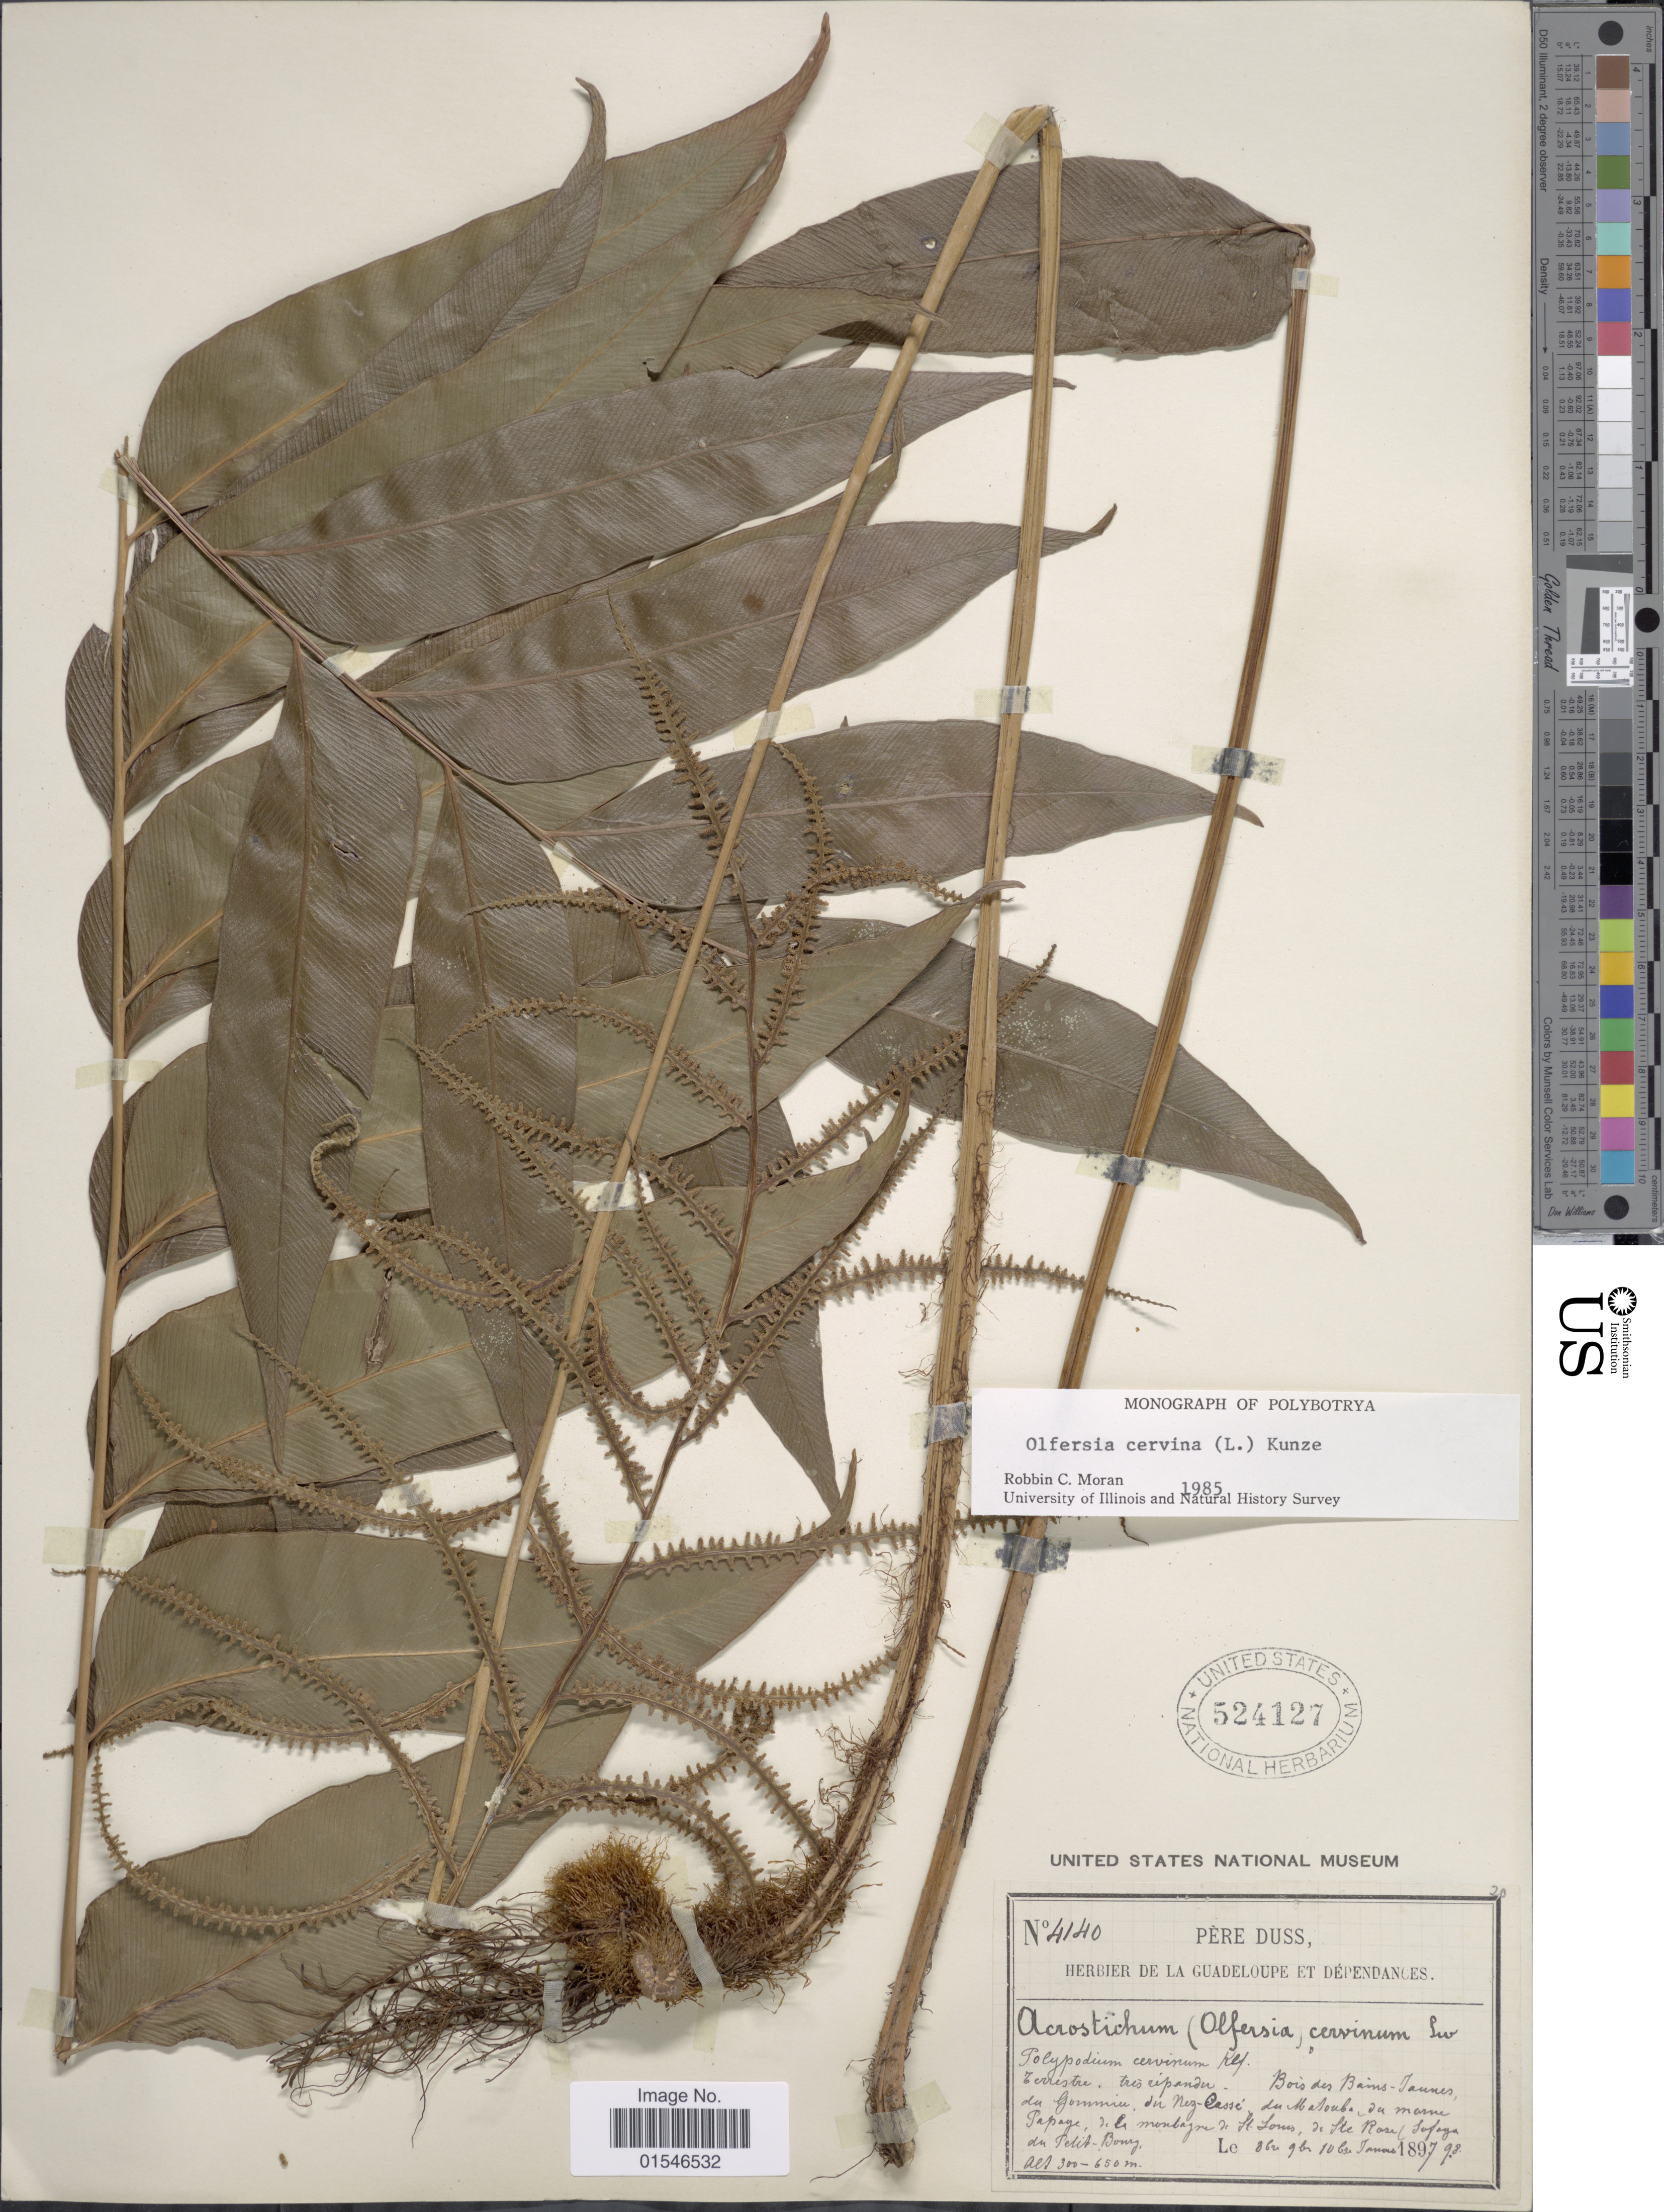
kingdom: Plantae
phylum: Tracheophyta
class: Polypodiopsida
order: Polypodiales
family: Dryopteridaceae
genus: Olfersia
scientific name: Olfersia cervina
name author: (L.) Kunze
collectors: Père Duss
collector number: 4140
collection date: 1897-01-08/1898-01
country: Guadeloupe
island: Leeward Is.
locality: Bois des Bains-Jaunes, du Gommier, du Nez-Cassé du Matouba, du morne Papaye, de la montagne de St. Loius, de Ste Rose (Sofaïa du Petit-Bourg)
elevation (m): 300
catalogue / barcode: US 524127